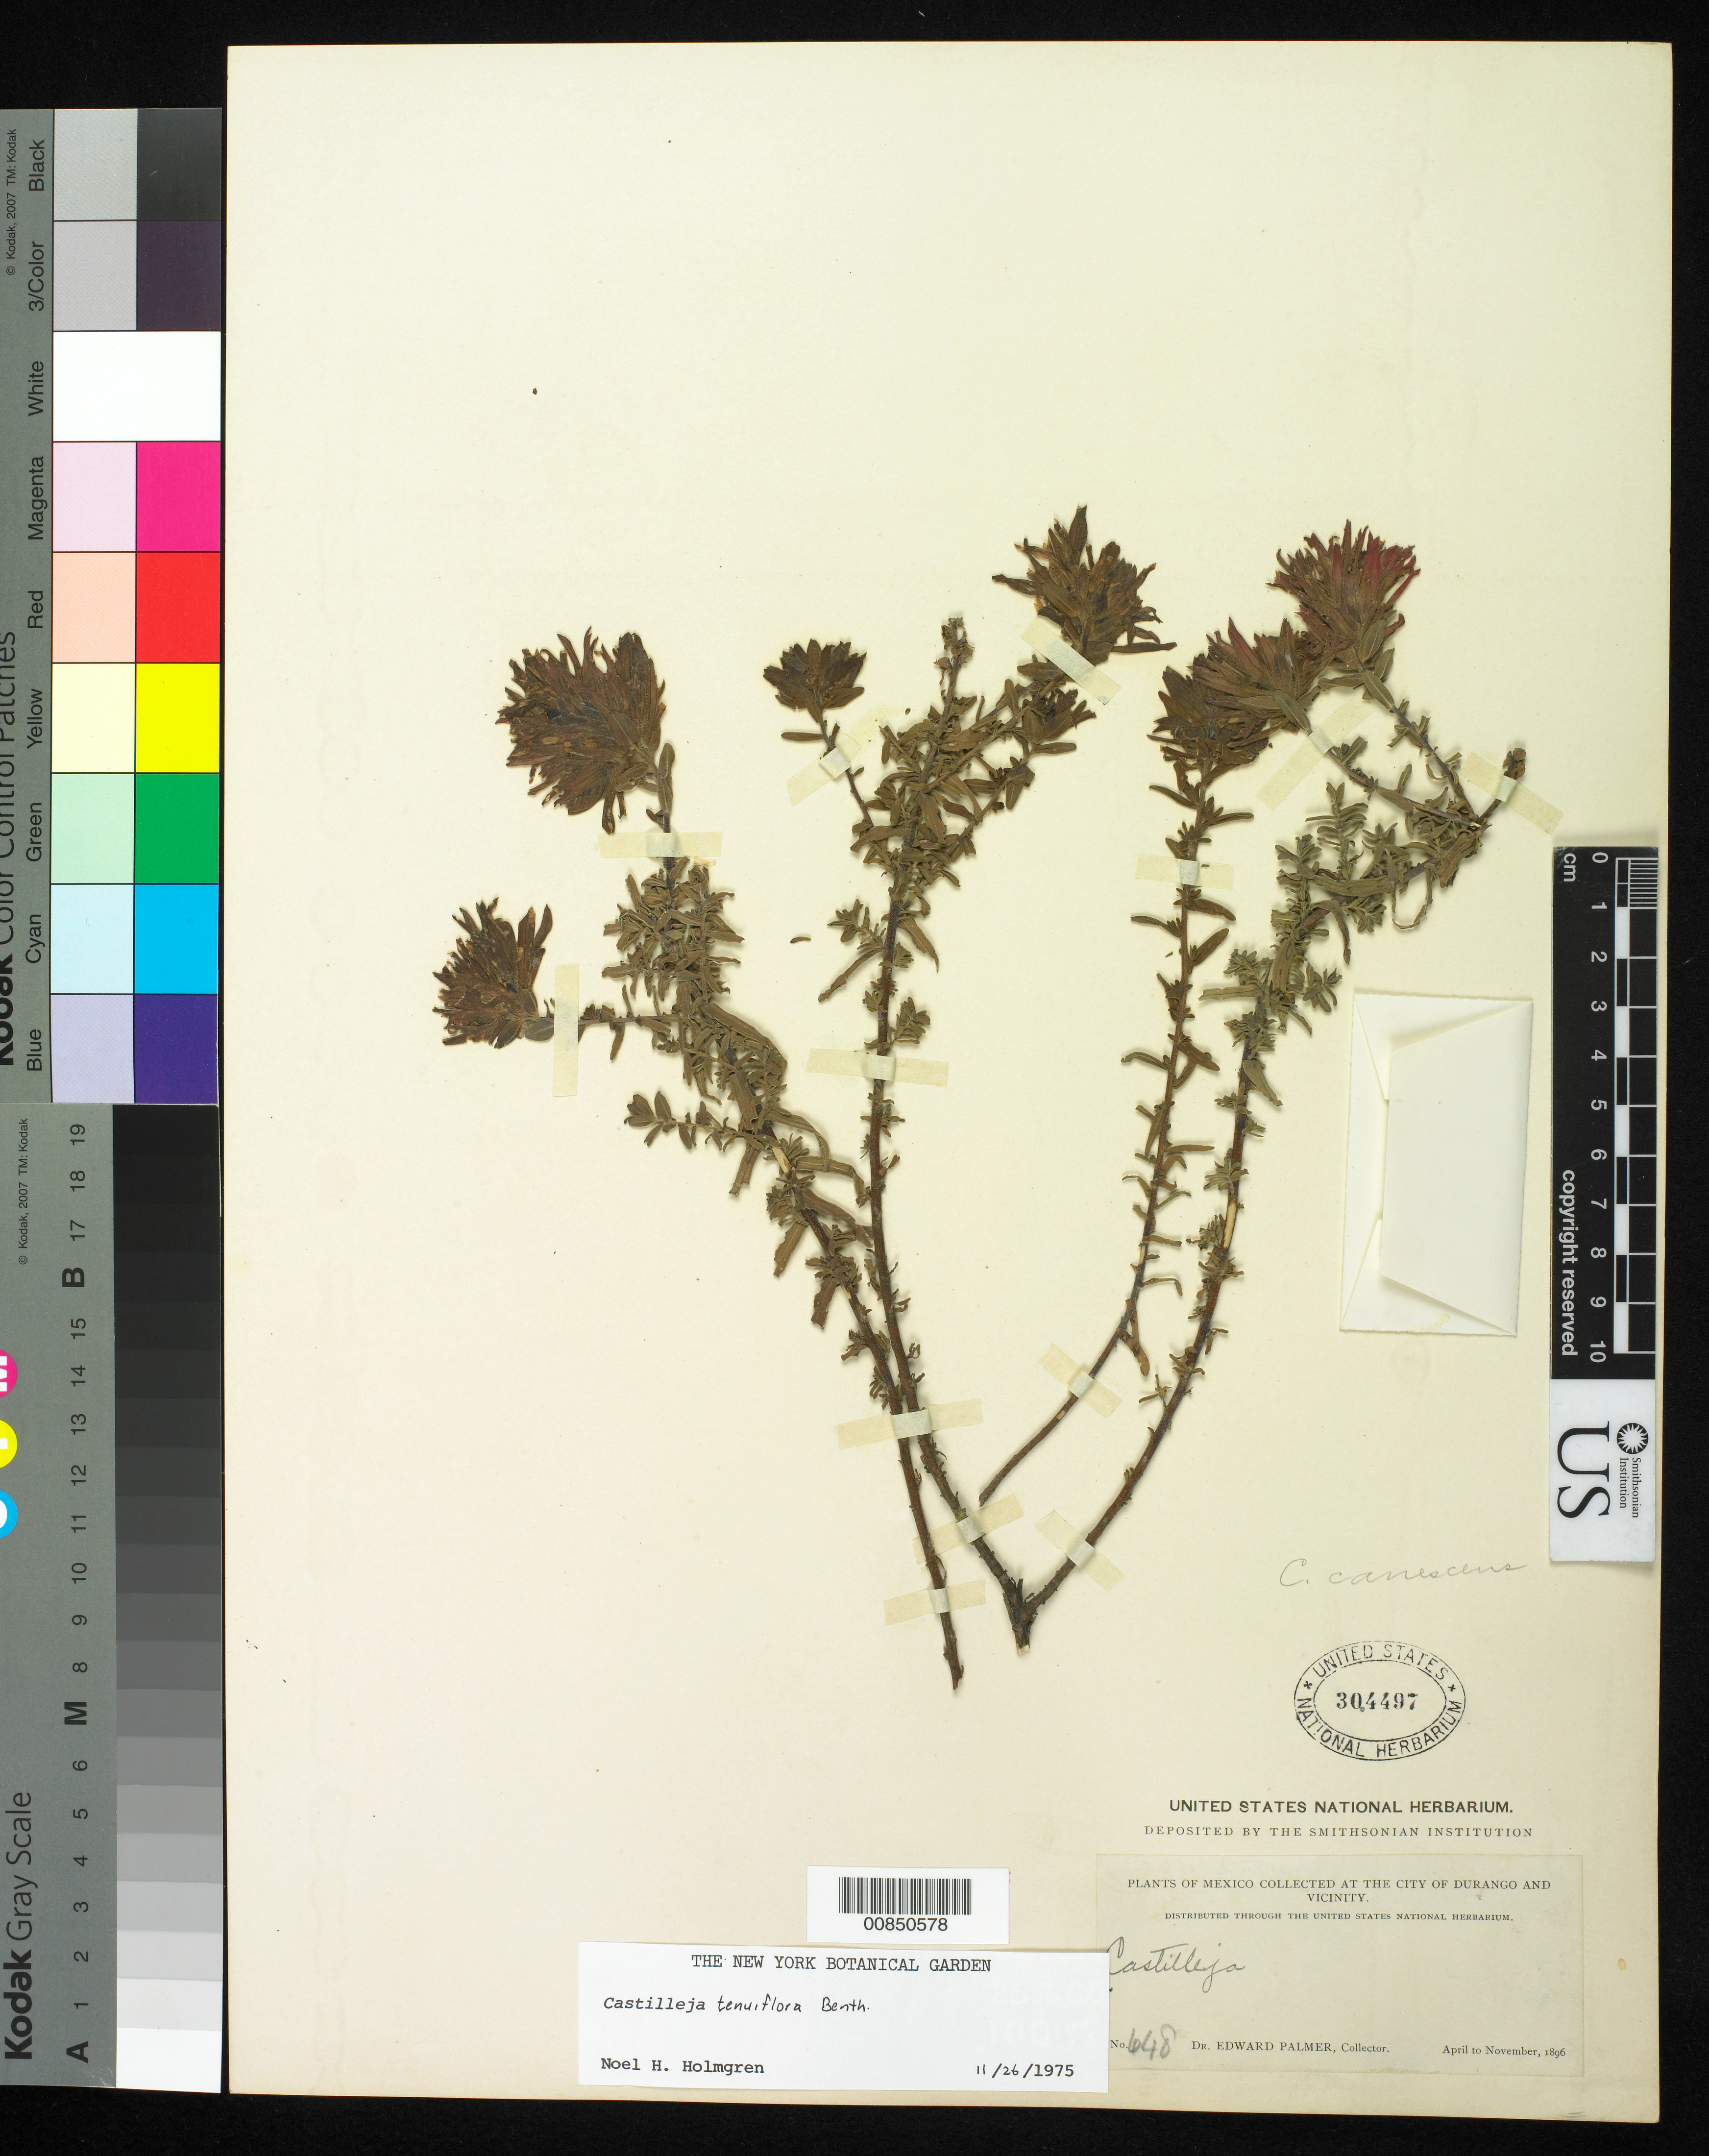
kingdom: Plantae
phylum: Tracheophyta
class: Magnoliopsida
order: Lamiales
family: Orobanchaceae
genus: Castilleja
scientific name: Castilleja tenuiflora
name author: Benth.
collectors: E. Palmer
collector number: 648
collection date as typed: Apr 1896 to -- Nov 1896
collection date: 1896-04/1896-11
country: Mexico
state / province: Durango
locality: City of Durango and vicinity.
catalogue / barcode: US 304497